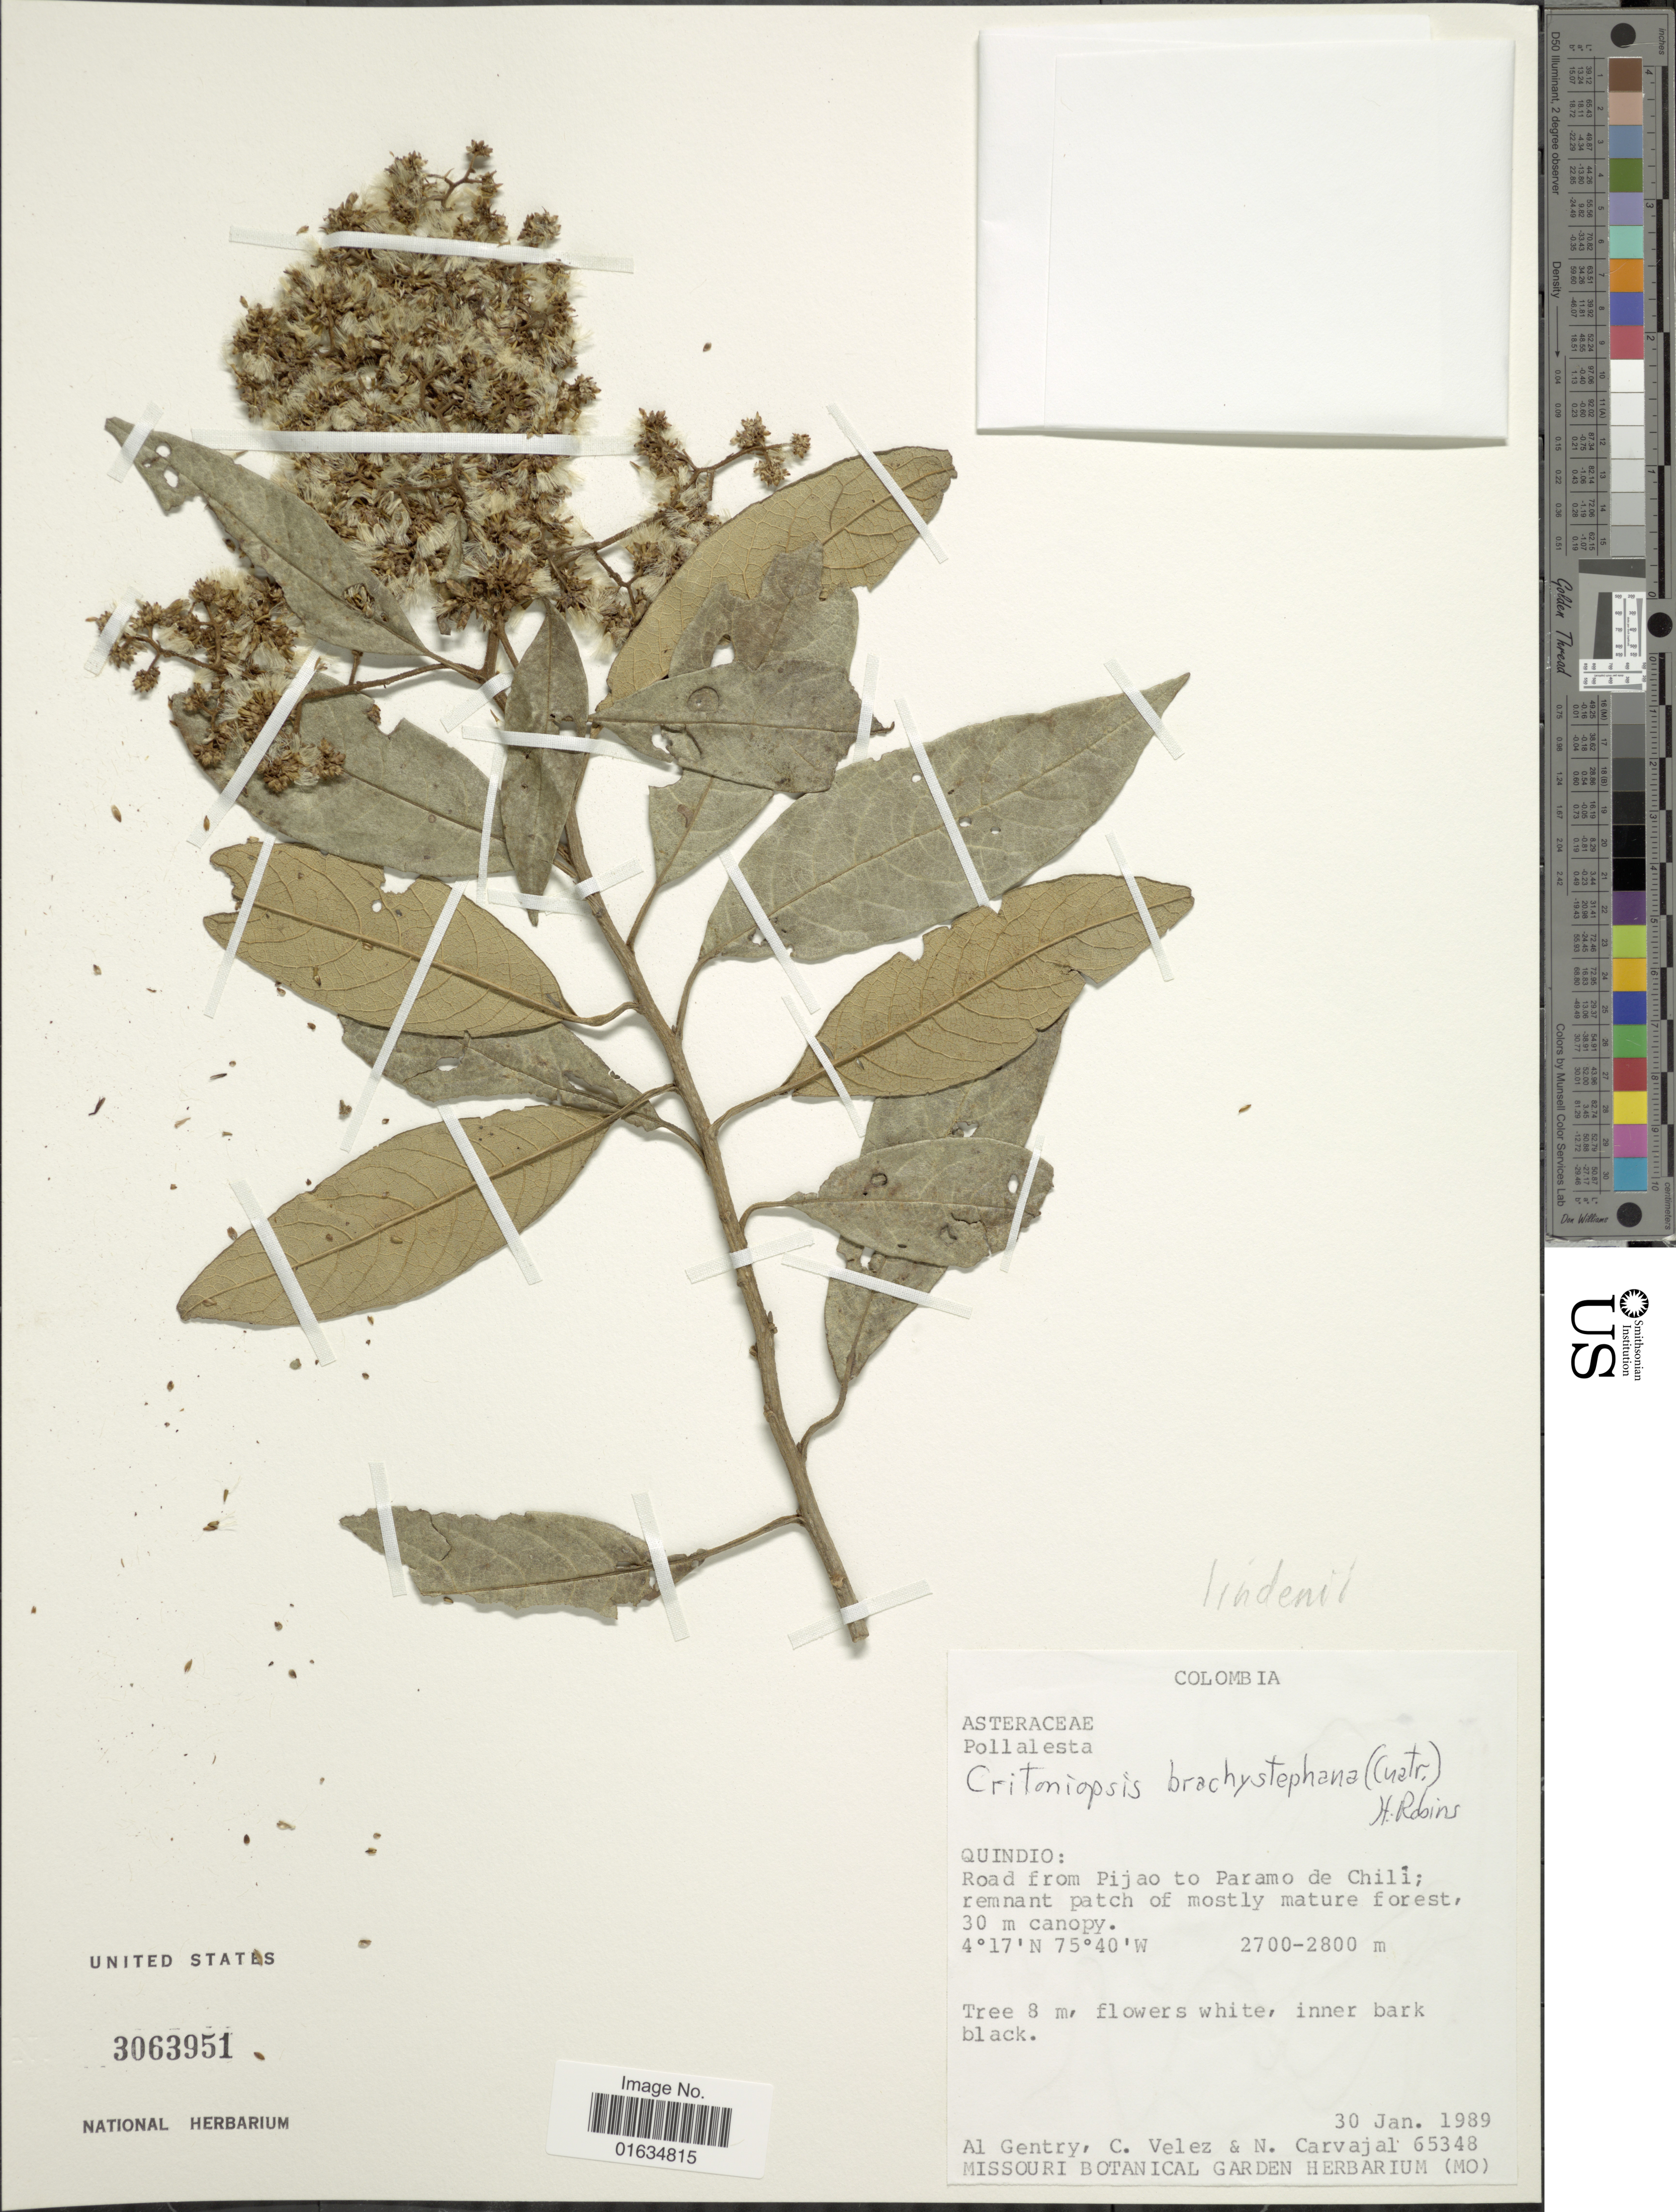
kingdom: Plantae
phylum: Tracheophyta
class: Magnoliopsida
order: Asterales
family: Asteraceae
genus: Critoniopsis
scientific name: Critoniopsis lindenii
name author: Sch. Bip.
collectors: A. H. Gentry, C. Velez & N. Carvajal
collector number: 65348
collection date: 1989-01-30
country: Colombia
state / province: Quindío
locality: Road from Pijao to Paramo de Chili; remnant patch of mostly mature forest, 30 m canopy.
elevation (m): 2700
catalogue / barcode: US 3063951